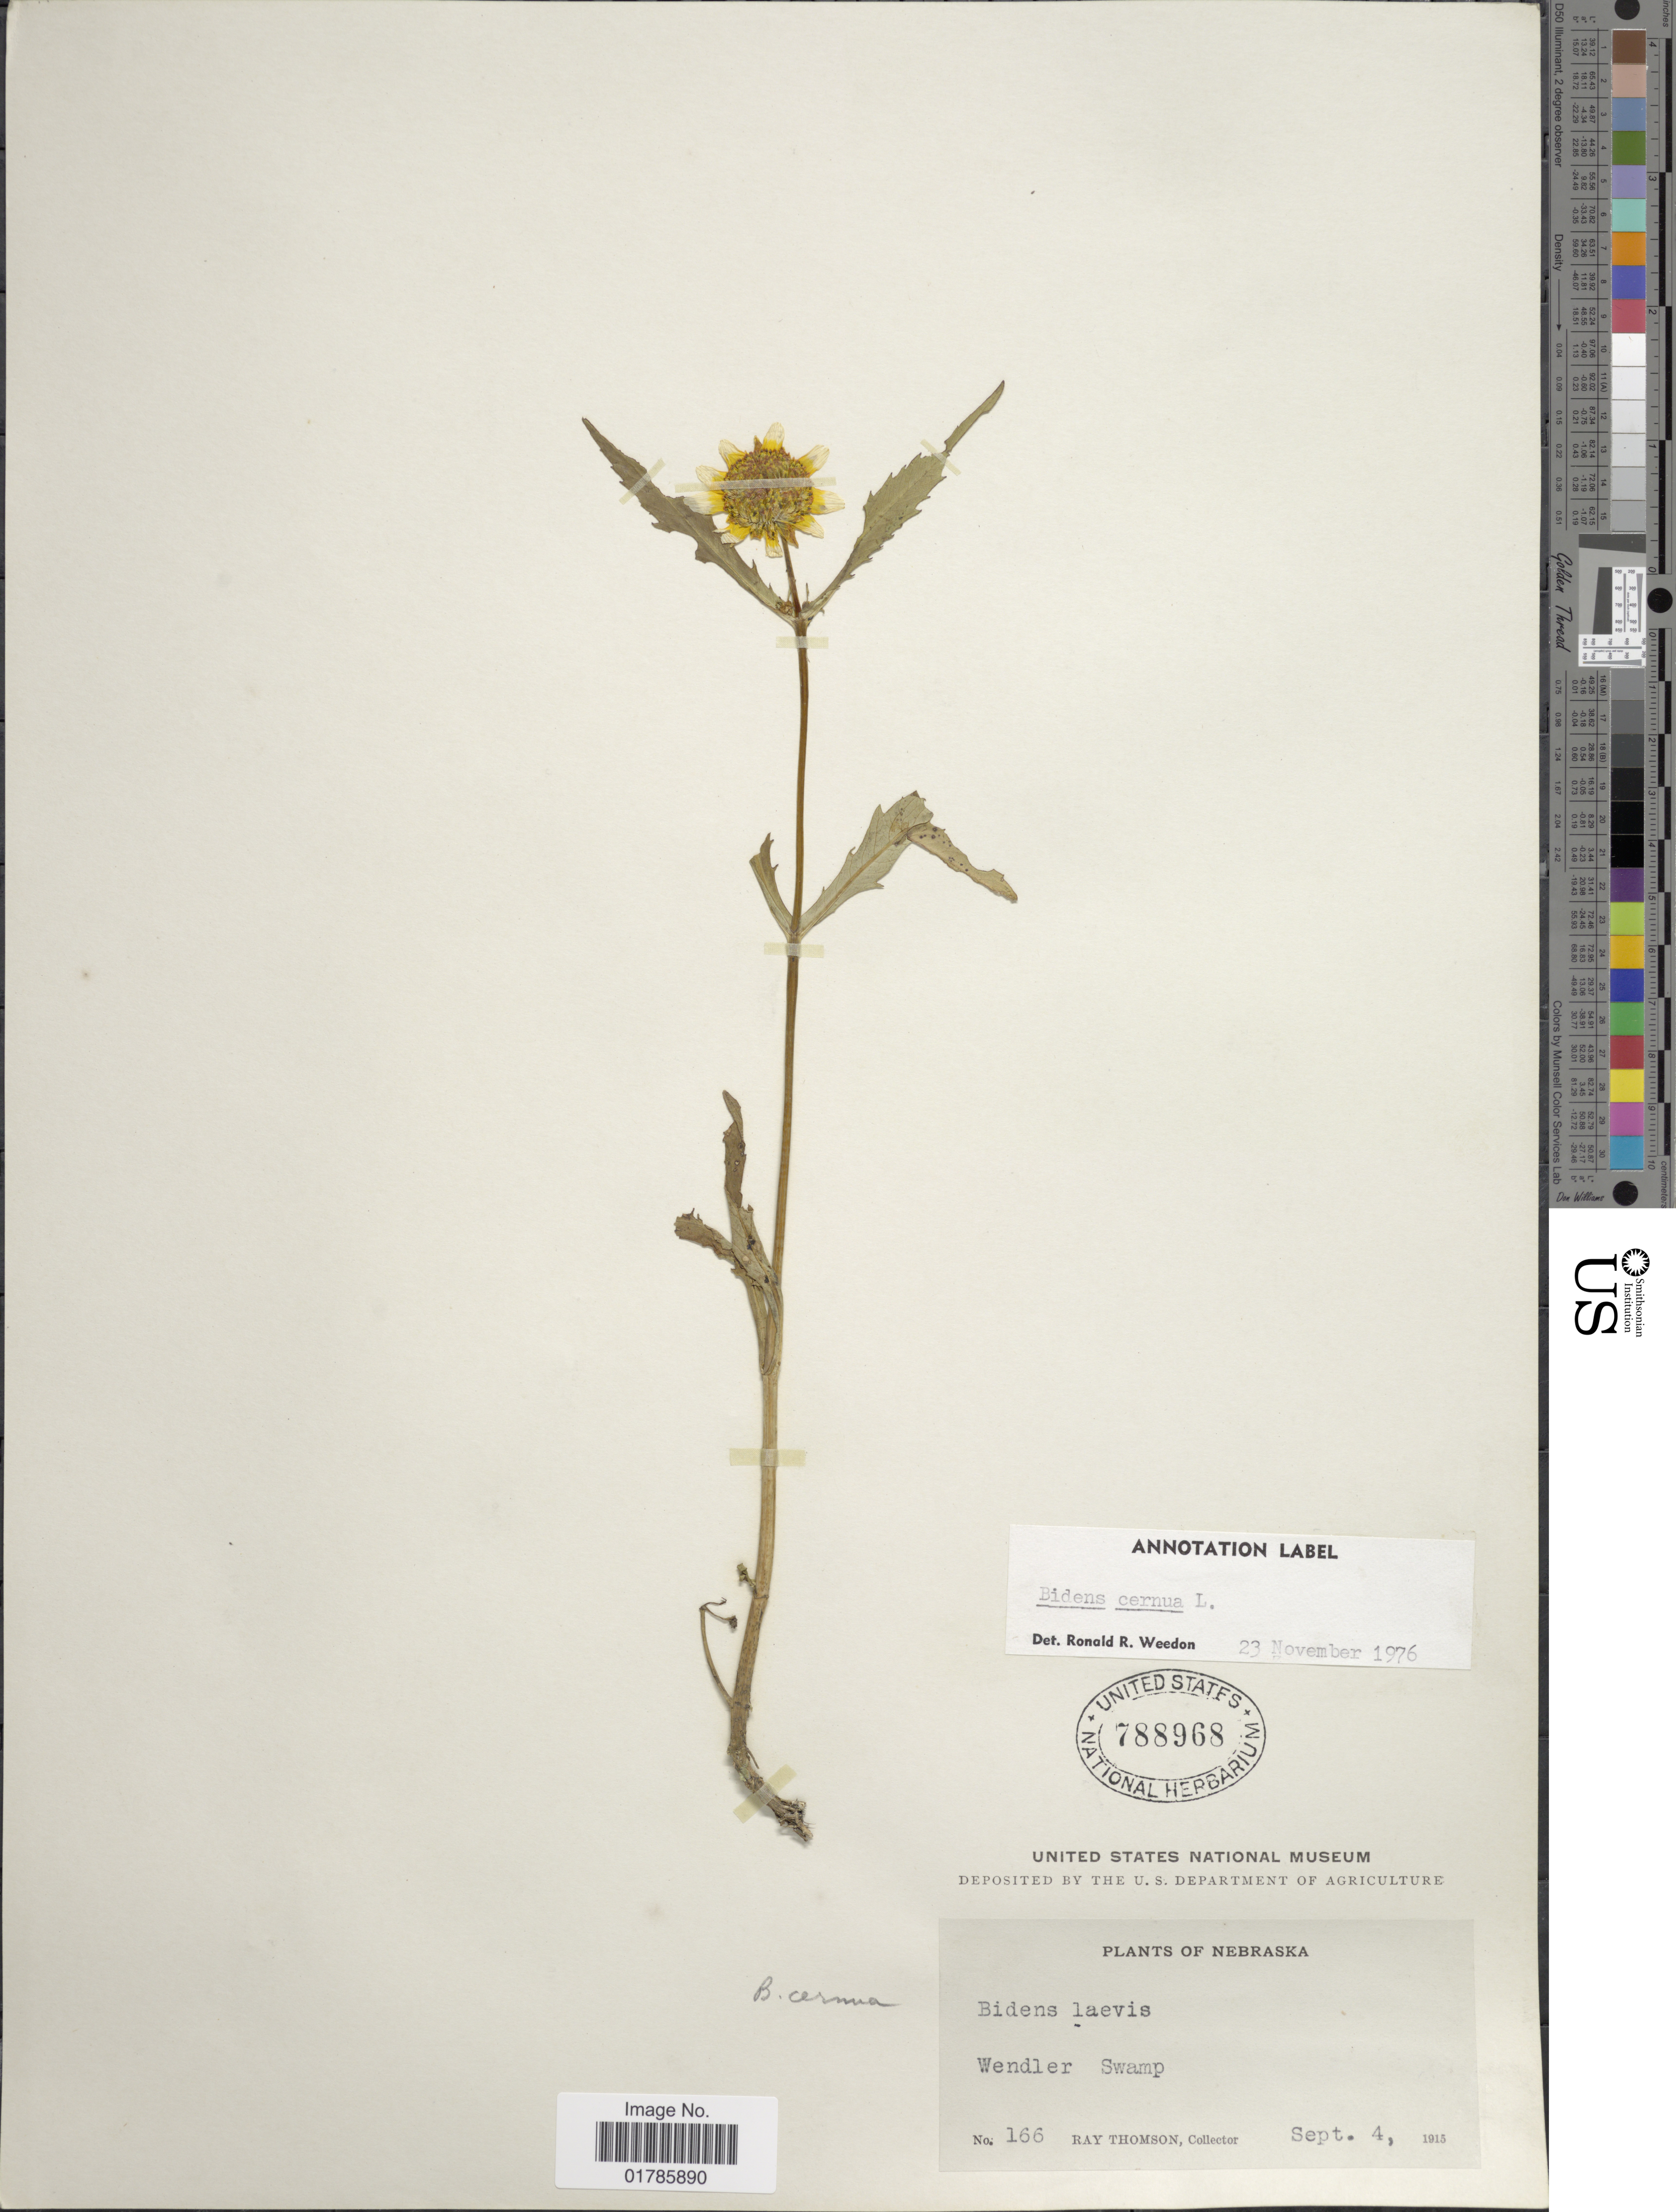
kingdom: Plantae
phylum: Tracheophyta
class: Magnoliopsida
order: Asterales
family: Asteraceae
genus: Bidens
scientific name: Bidens cernua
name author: L.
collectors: R. Thomson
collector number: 166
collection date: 1915-09-04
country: United States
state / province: Nebraska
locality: Wendler Swamp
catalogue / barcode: US 788968